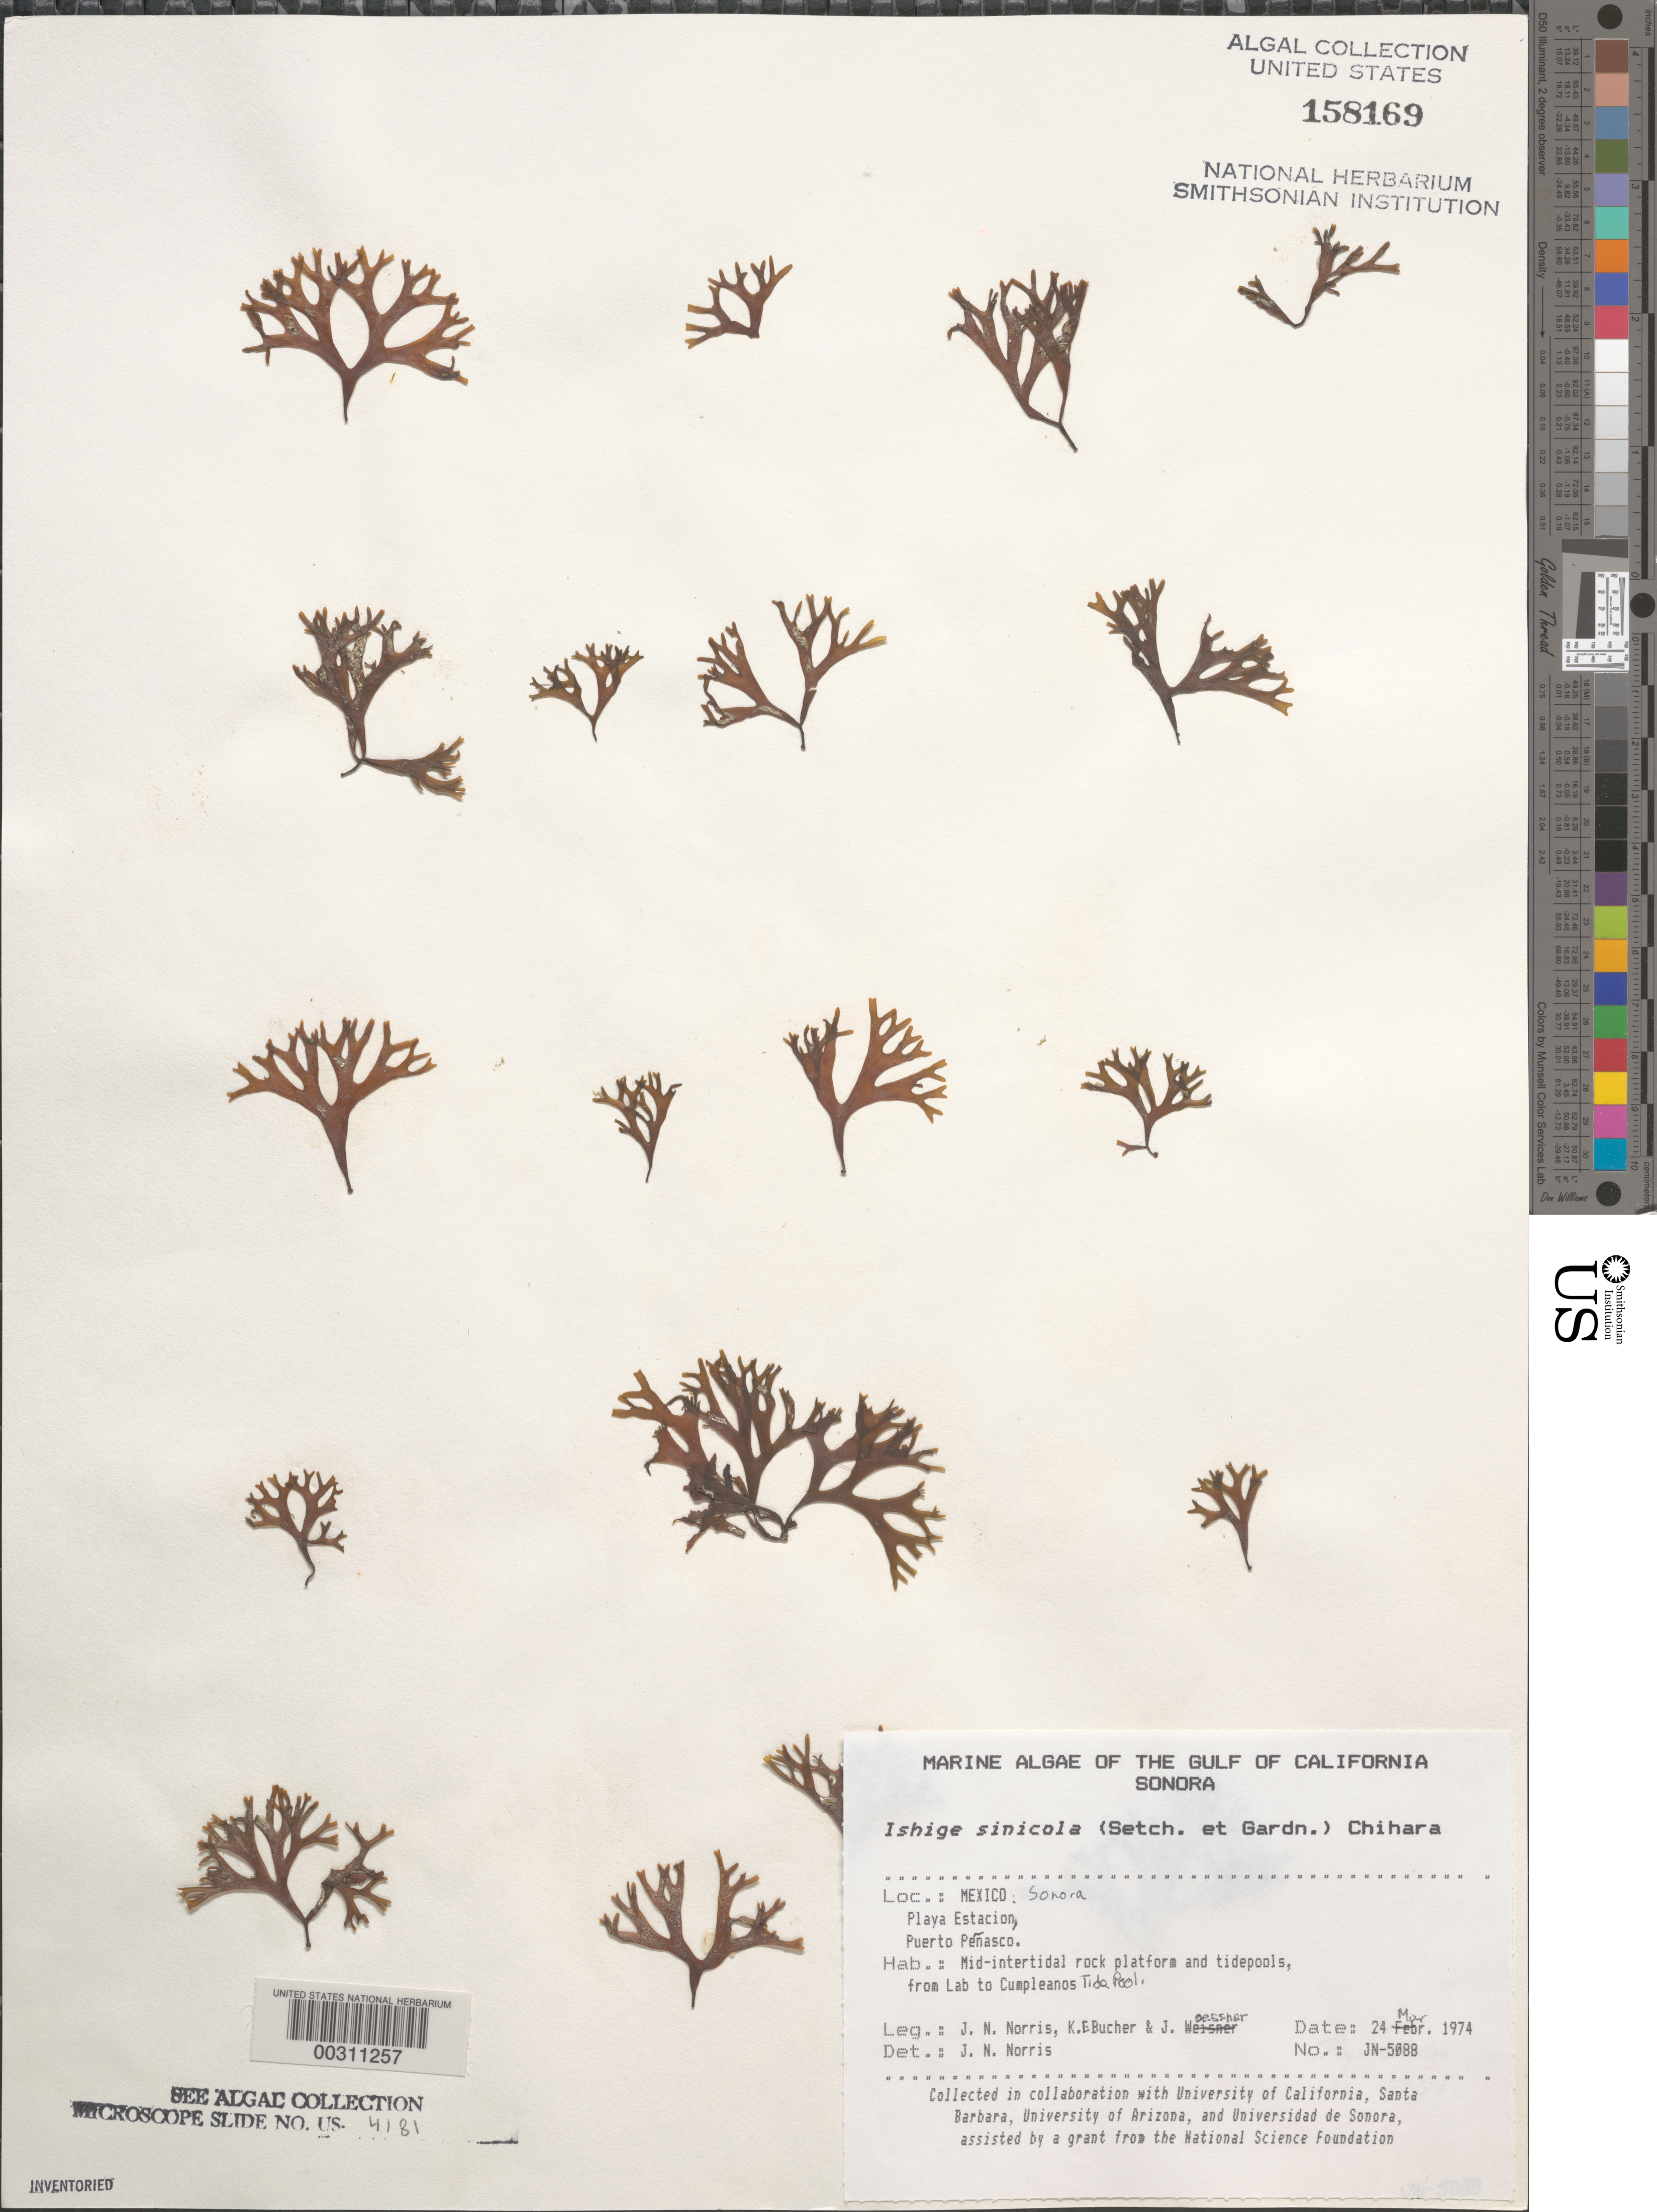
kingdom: Chromista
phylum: Ochrophyta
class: Phaeophyceae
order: Ishigeales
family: Ishigeaceae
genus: Ishige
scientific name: Ishige sinicola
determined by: Norris, James N.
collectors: J. N. Norris, K. E. Bucher & J. Woessner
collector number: JN-5088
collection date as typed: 24 Mar 1974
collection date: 1974-03-24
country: Mexico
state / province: Sonora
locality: Playa Estacion, Puerto Penasco, from Laboratorio de Biologia Marina to Cumpleanos Tide Pool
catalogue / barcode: US 158169